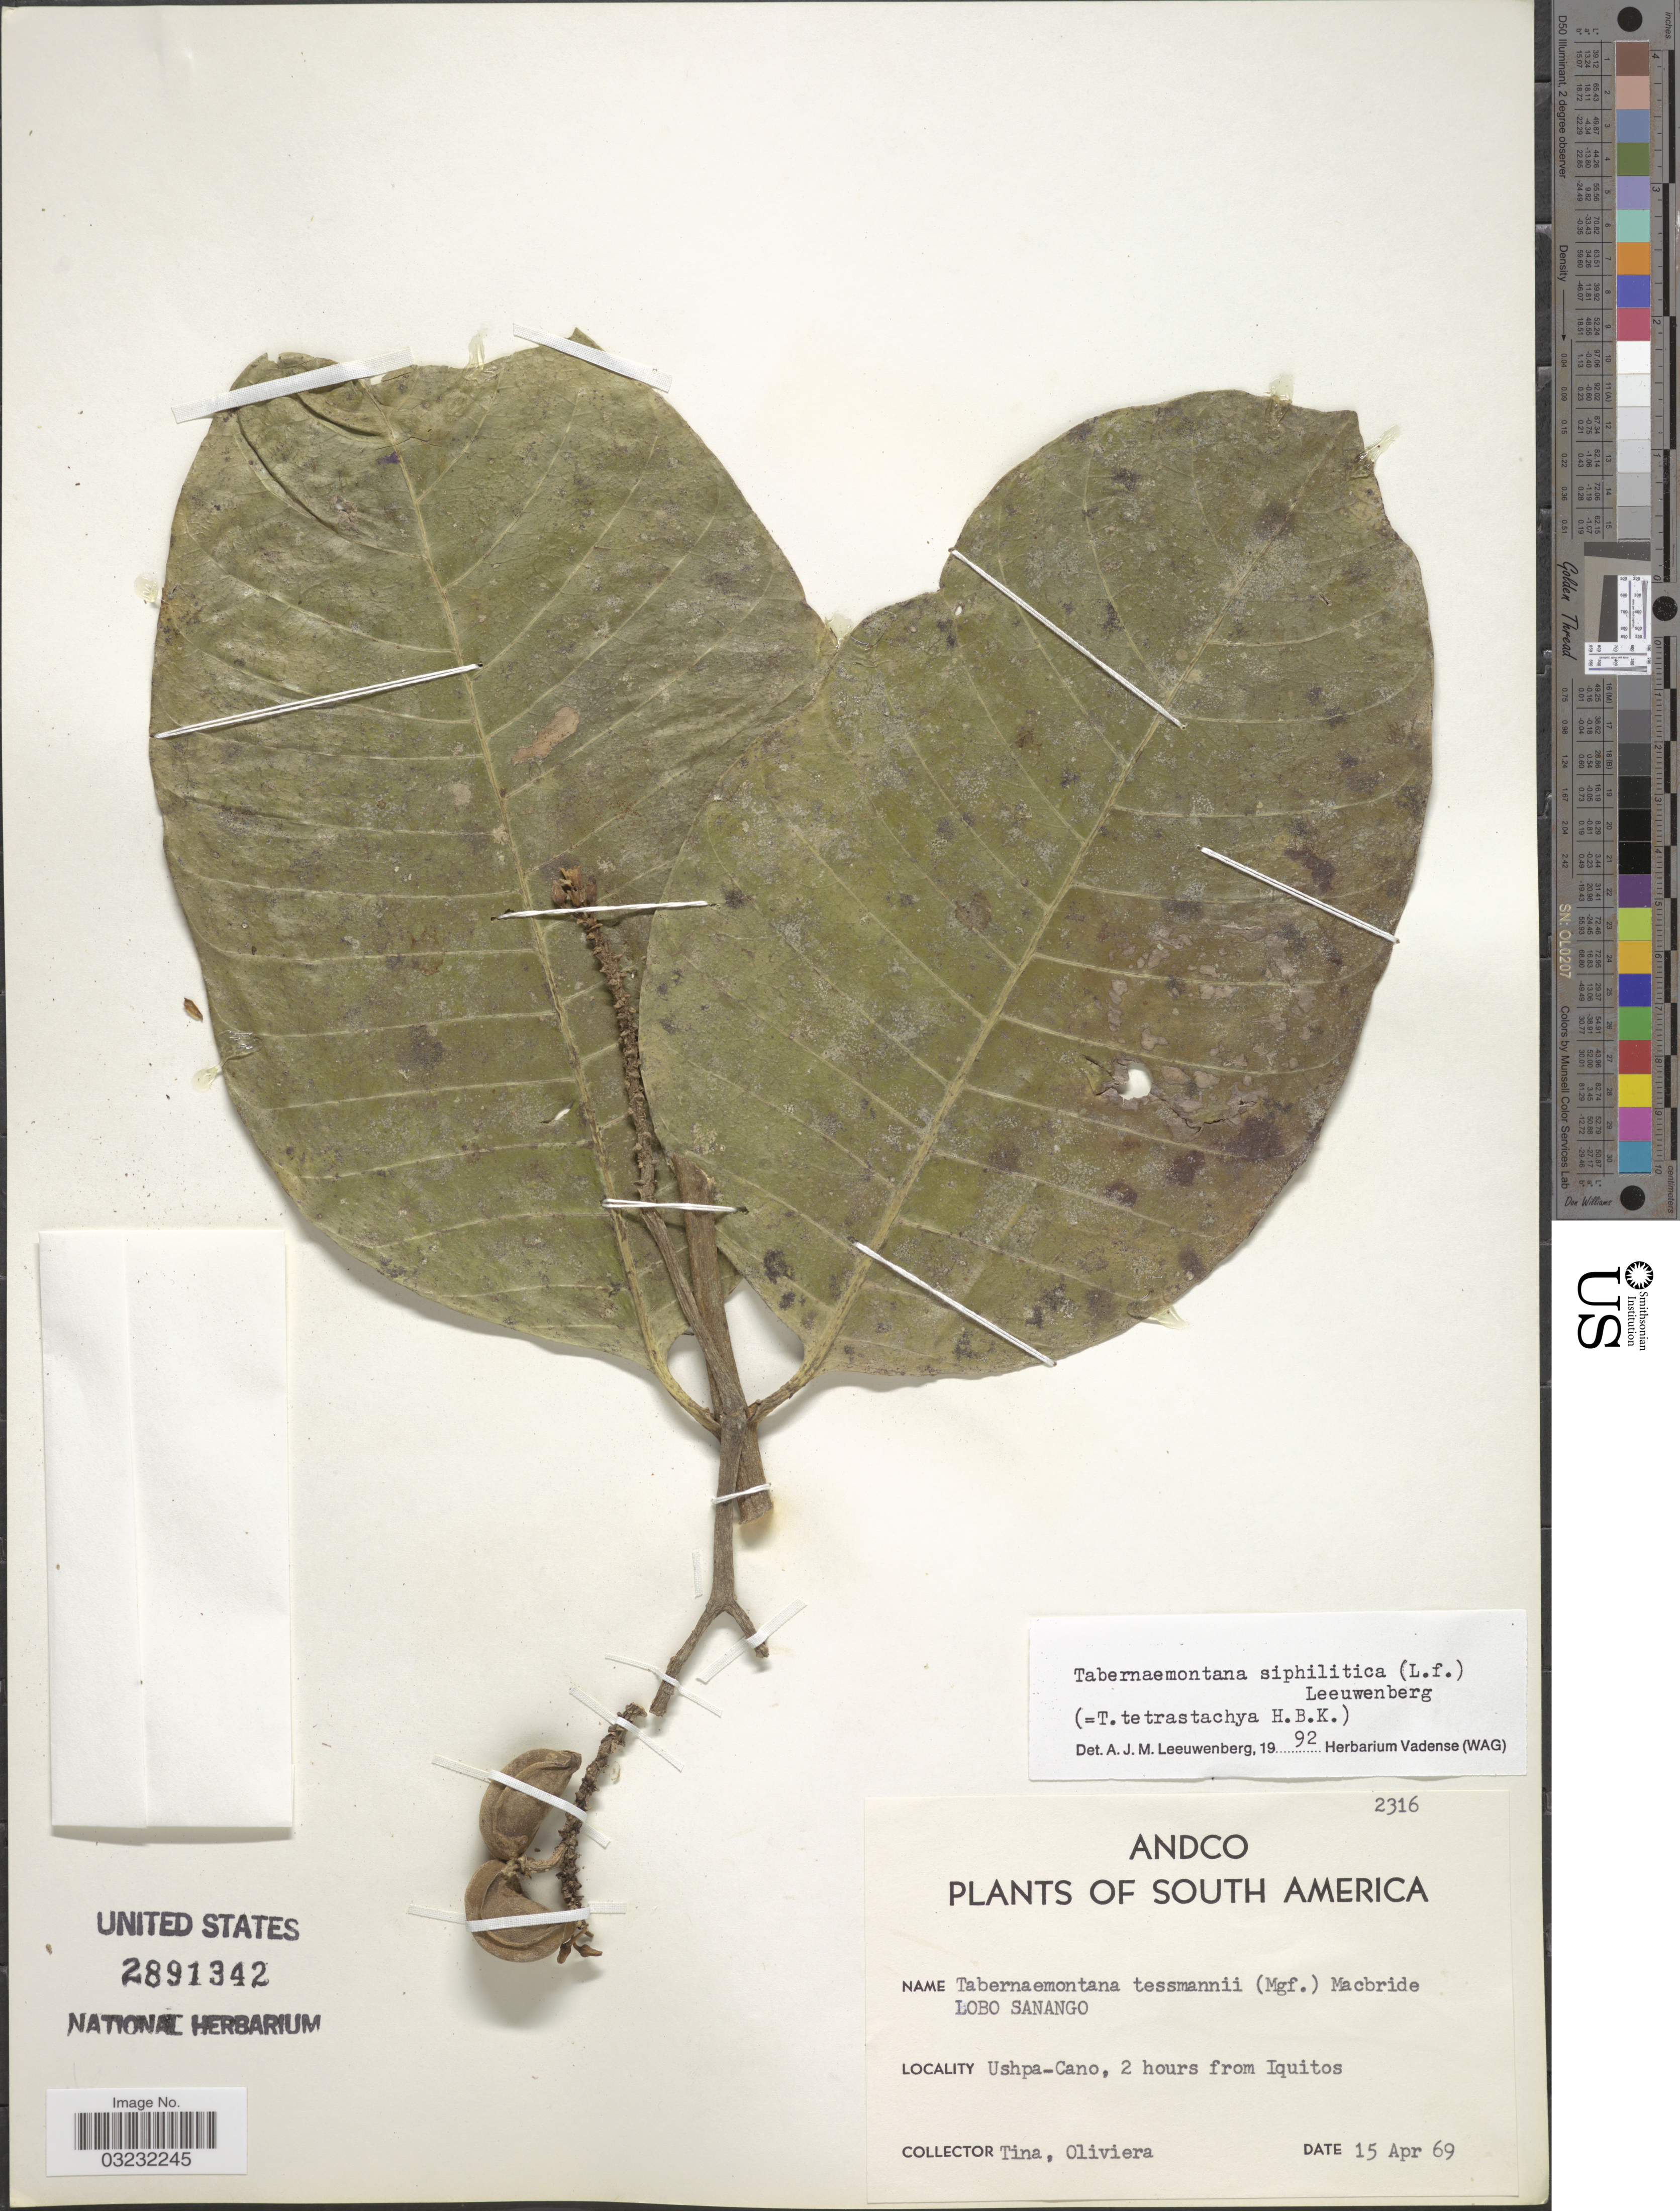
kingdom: Plantae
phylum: Tracheophyta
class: Magnoliopsida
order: Gentianales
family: Apocynaceae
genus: Tabernaemontana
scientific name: Tabernaemontana siphilitica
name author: (L. f.) Leeuwenb.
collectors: -. Tina & -. Oliveira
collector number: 2316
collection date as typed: Transcribed d/m/y: 15/4/69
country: Peru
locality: Andco, South America, Ushpa-Cano, 2 hours from Iquitos.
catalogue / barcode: US 2891342